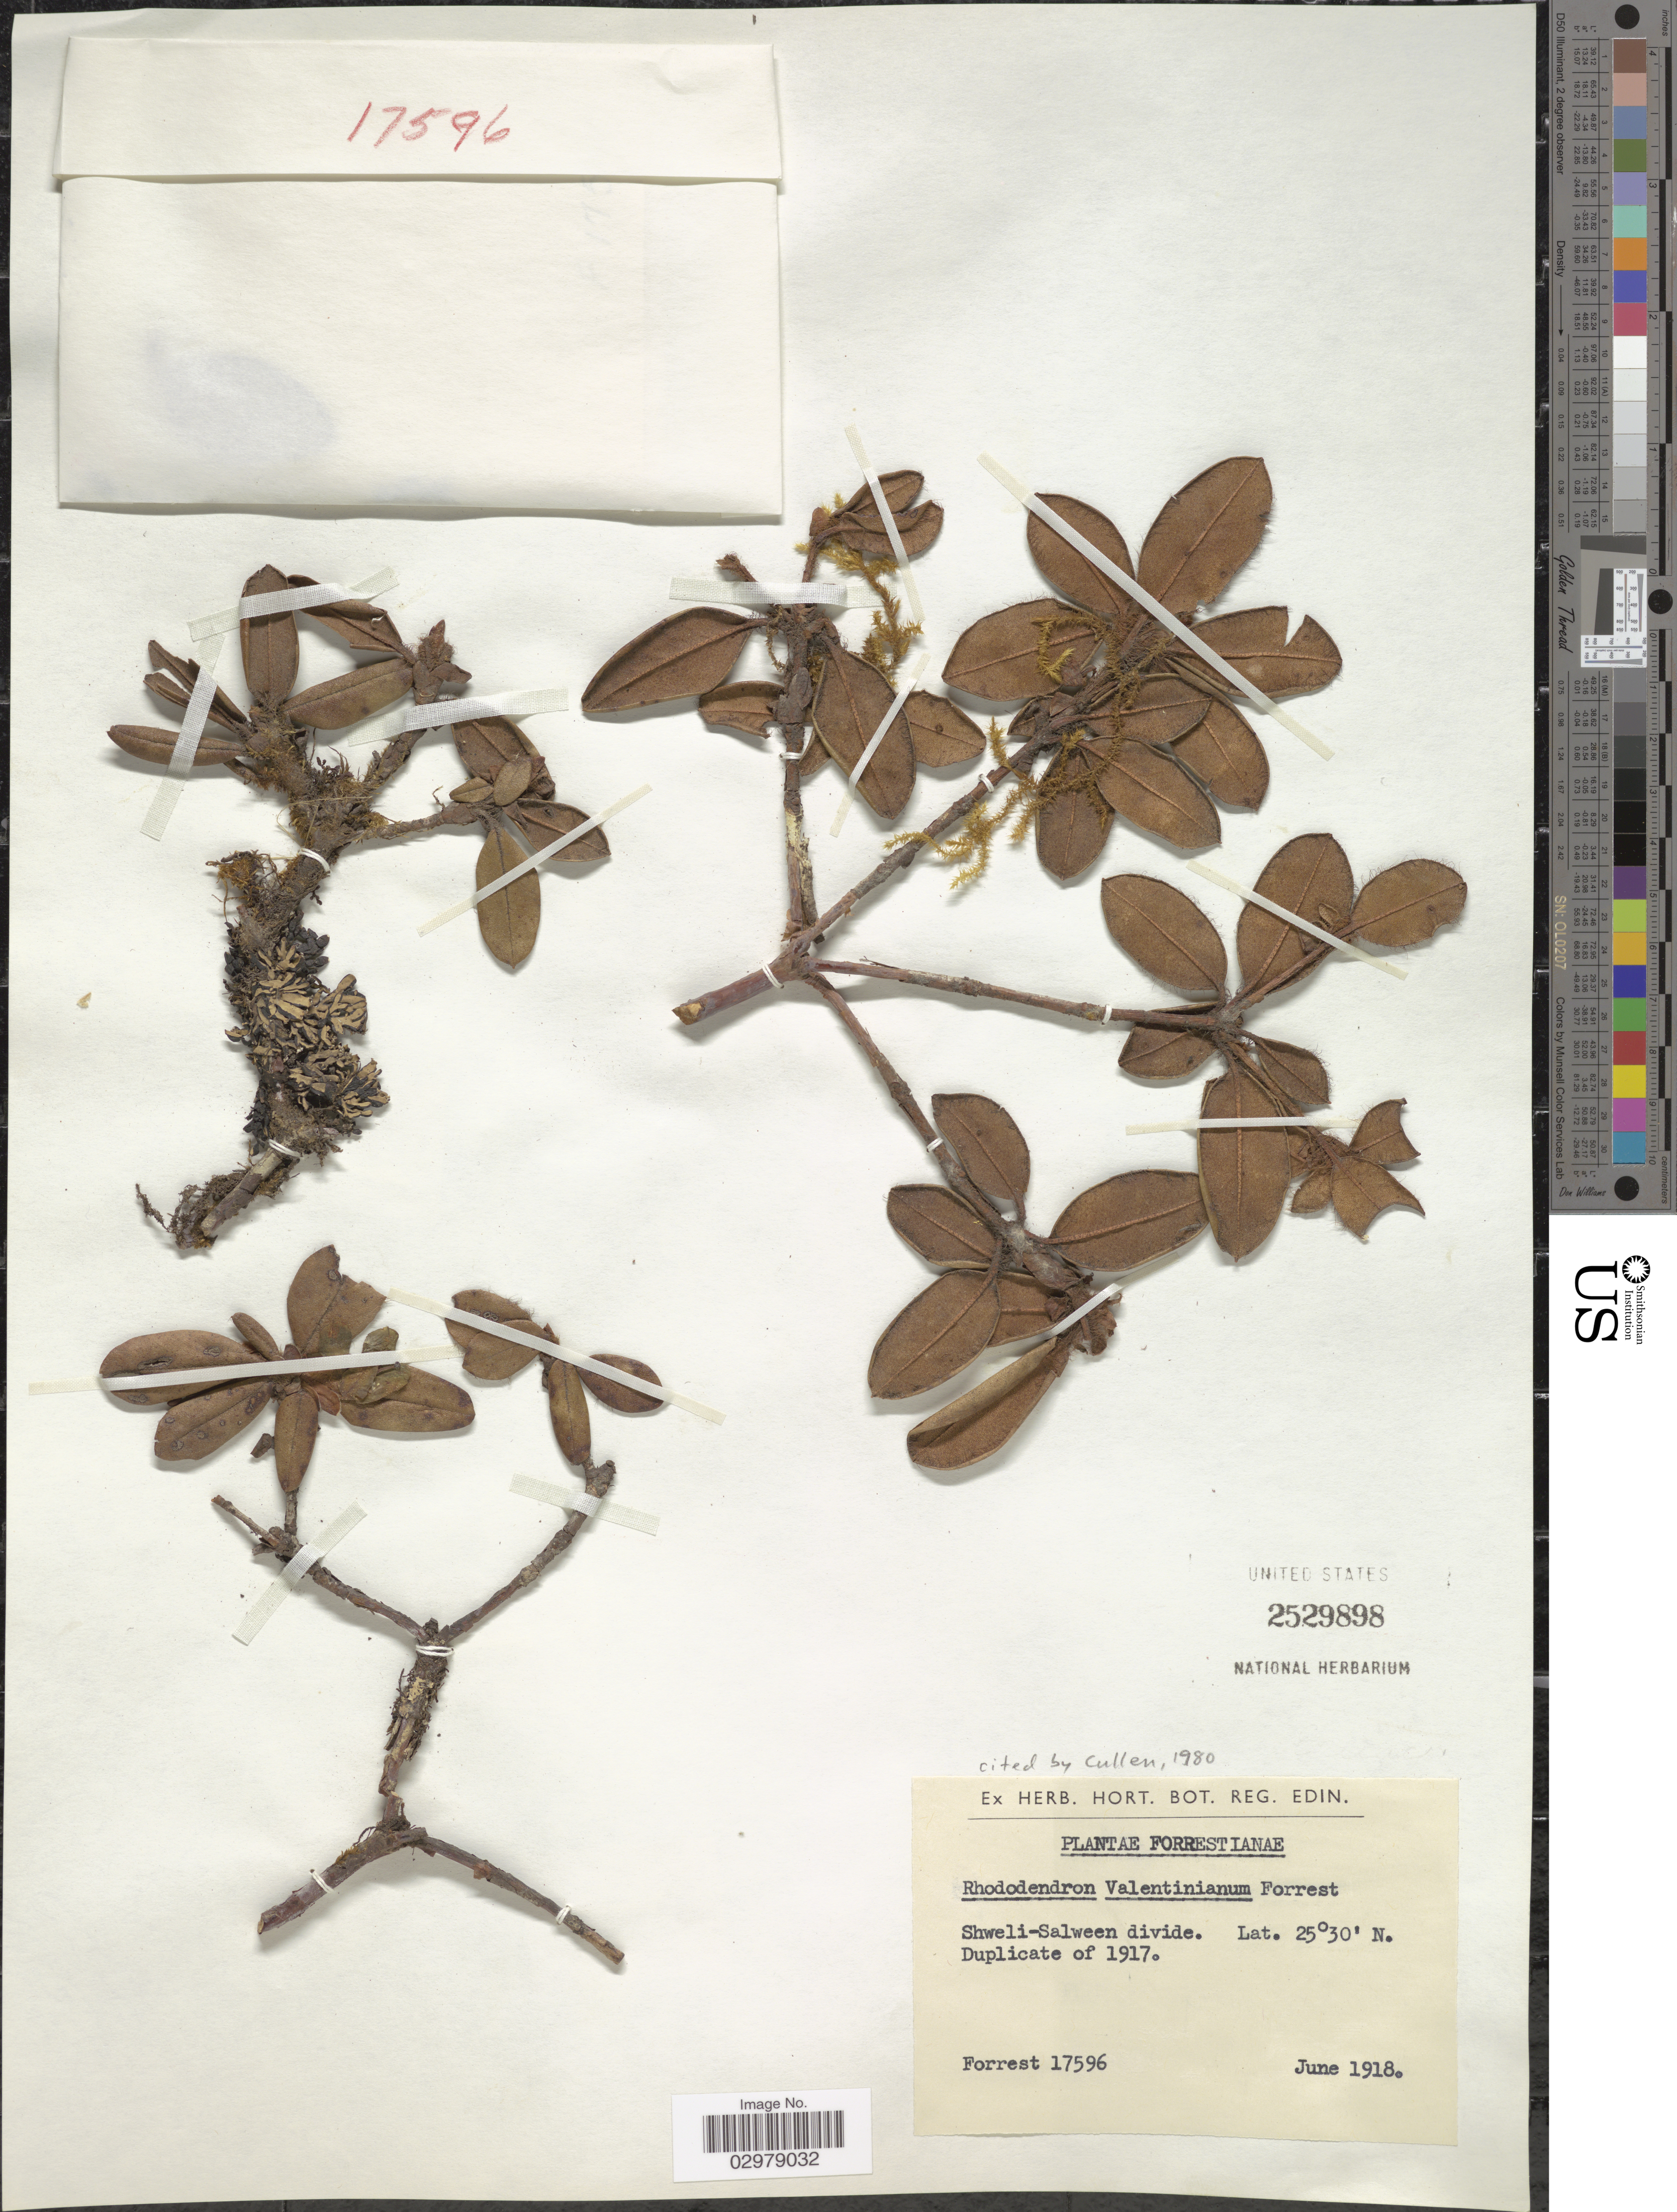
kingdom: Plantae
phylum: Tracheophyta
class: Magnoliopsida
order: Ericales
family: Ericaceae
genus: Rhododendron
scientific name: Rhododendron valentinianum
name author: Forrest ex Hutch.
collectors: -. Forrest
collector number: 17596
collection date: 1918-06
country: China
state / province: Yunnan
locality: Shweli-Salwin divide.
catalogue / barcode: US 2529898